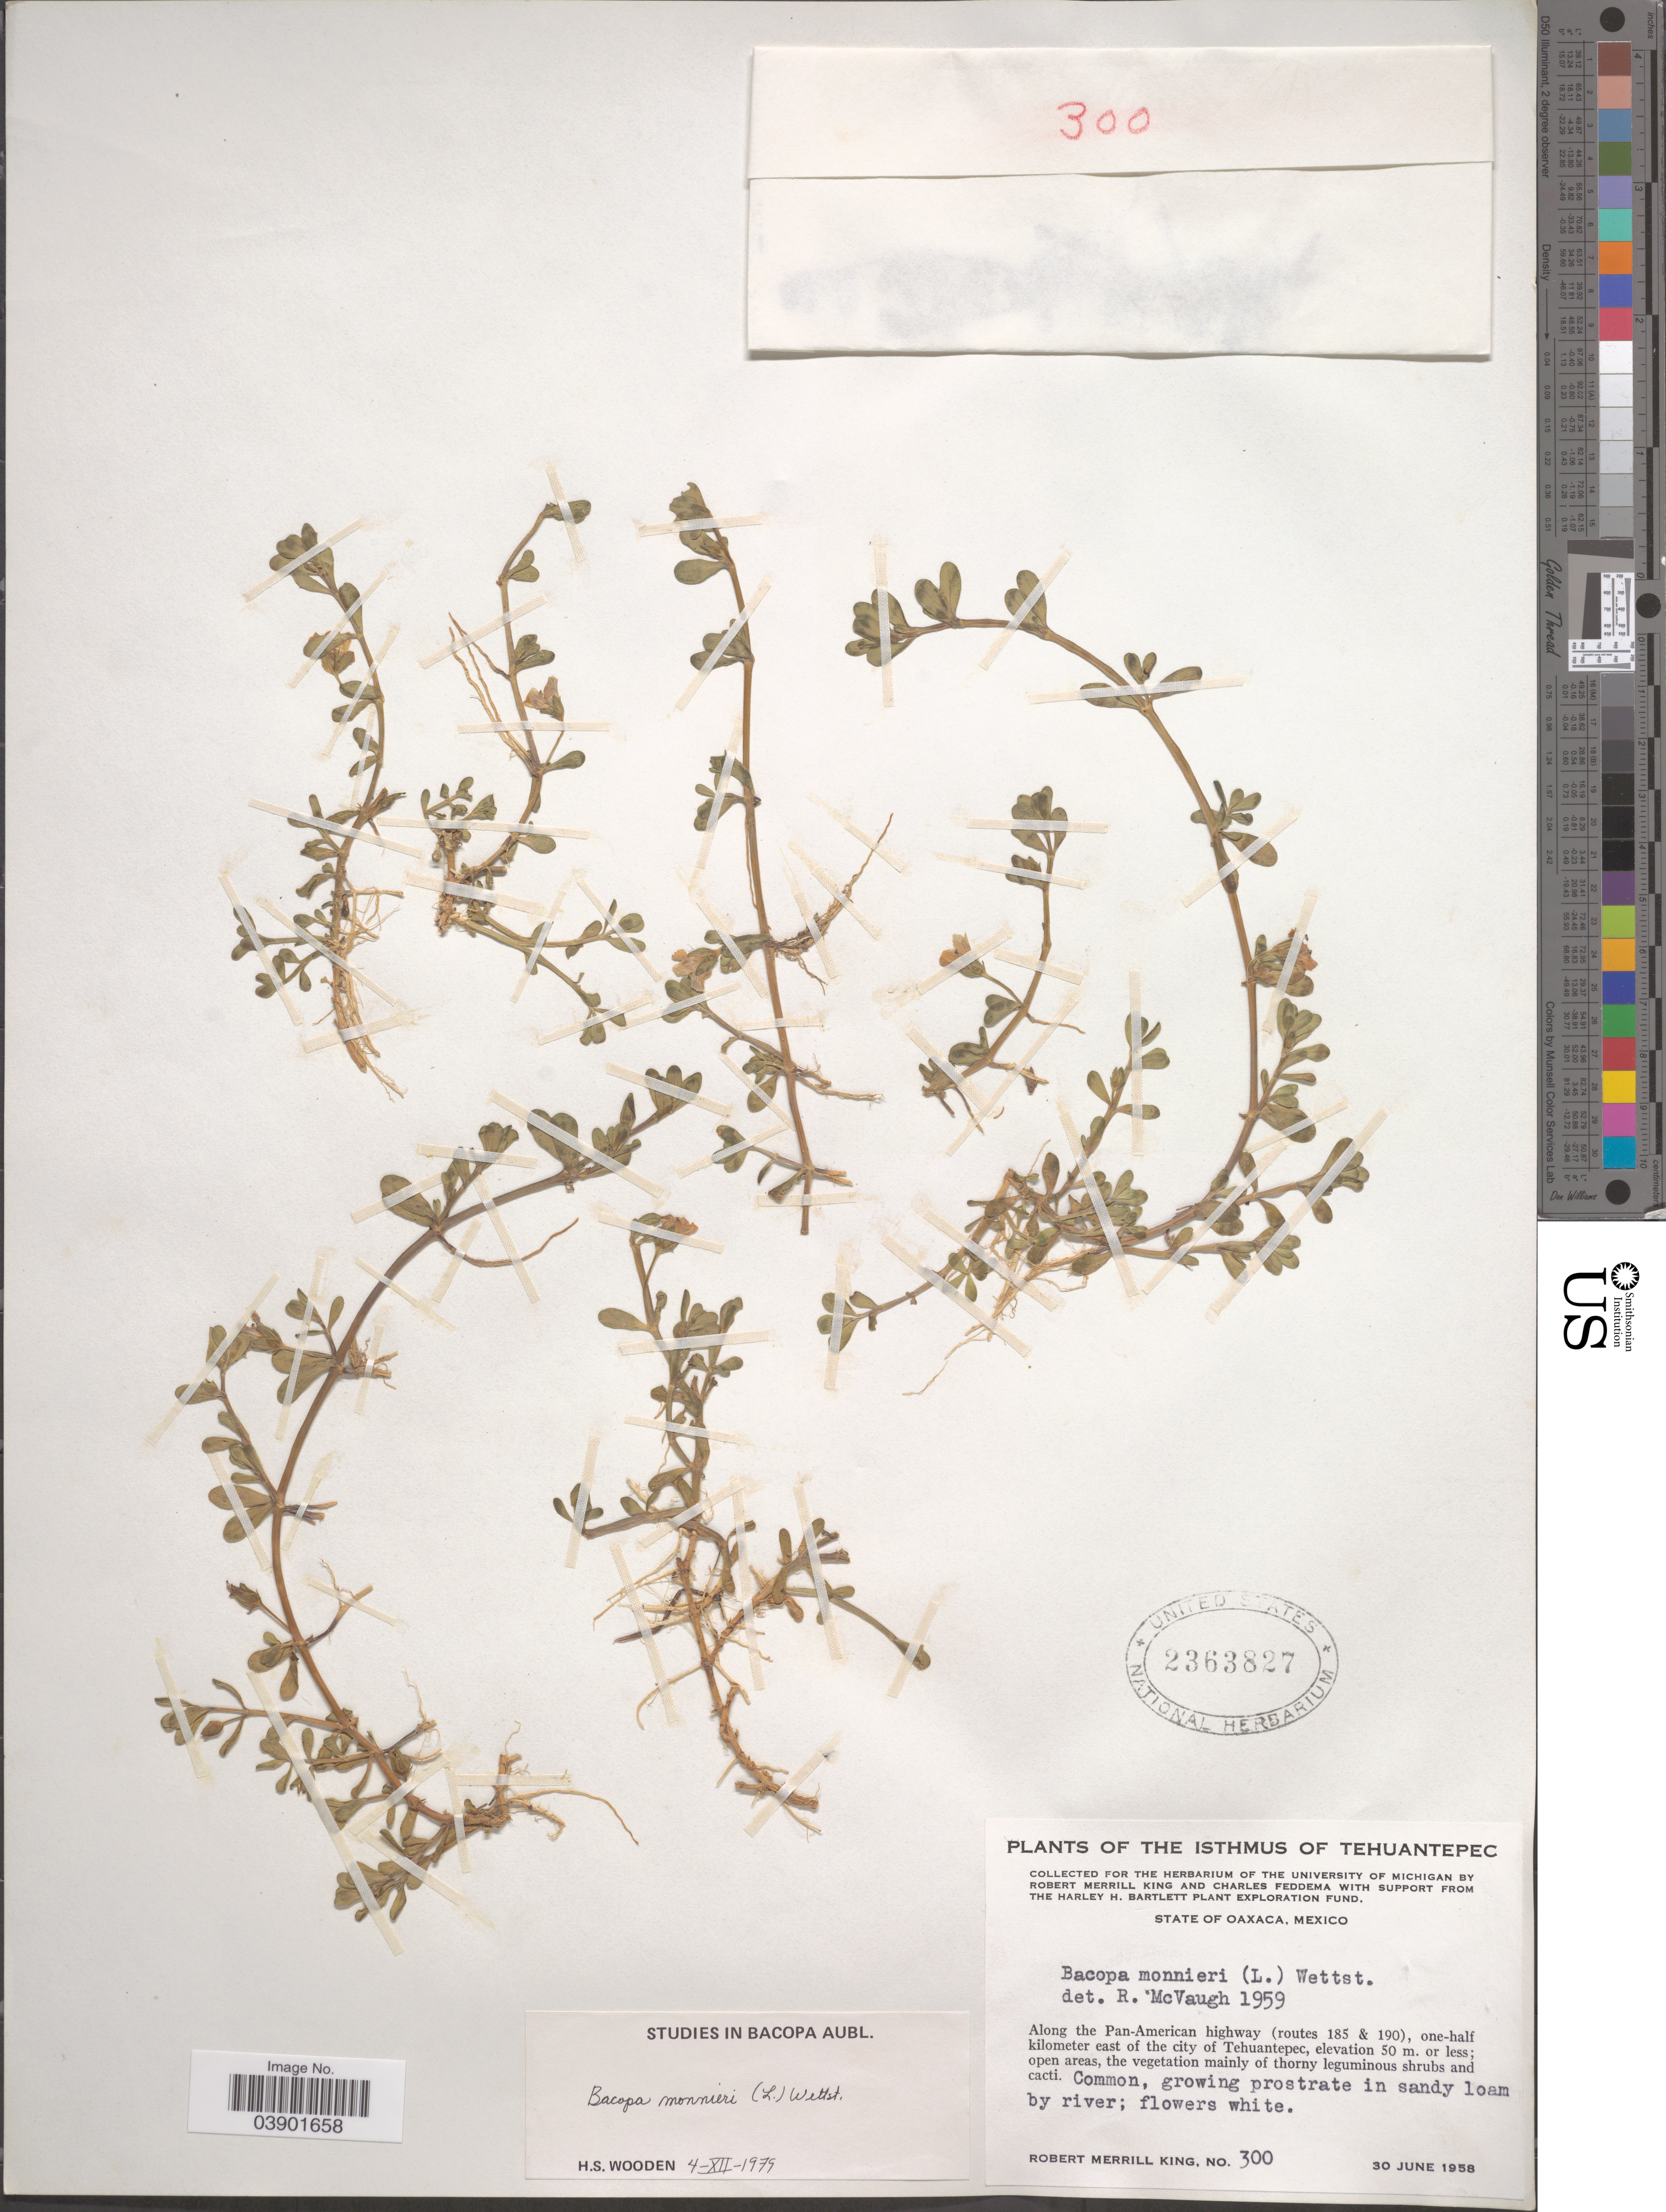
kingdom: Plantae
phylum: Tracheophyta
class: Magnoliopsida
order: Lamiales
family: Plantaginaceae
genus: Bacopa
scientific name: Bacopa monnieri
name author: (L.) Pennell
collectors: R. M. King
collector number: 300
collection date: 1958-06-30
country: Mexico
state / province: Oaxaca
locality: The Isthmus of Tehuantepec. Along the Pan-American highway (routes 185 & 190), one-half kilometer east of the city of Tehuantepec.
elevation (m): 50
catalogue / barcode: US 2363827